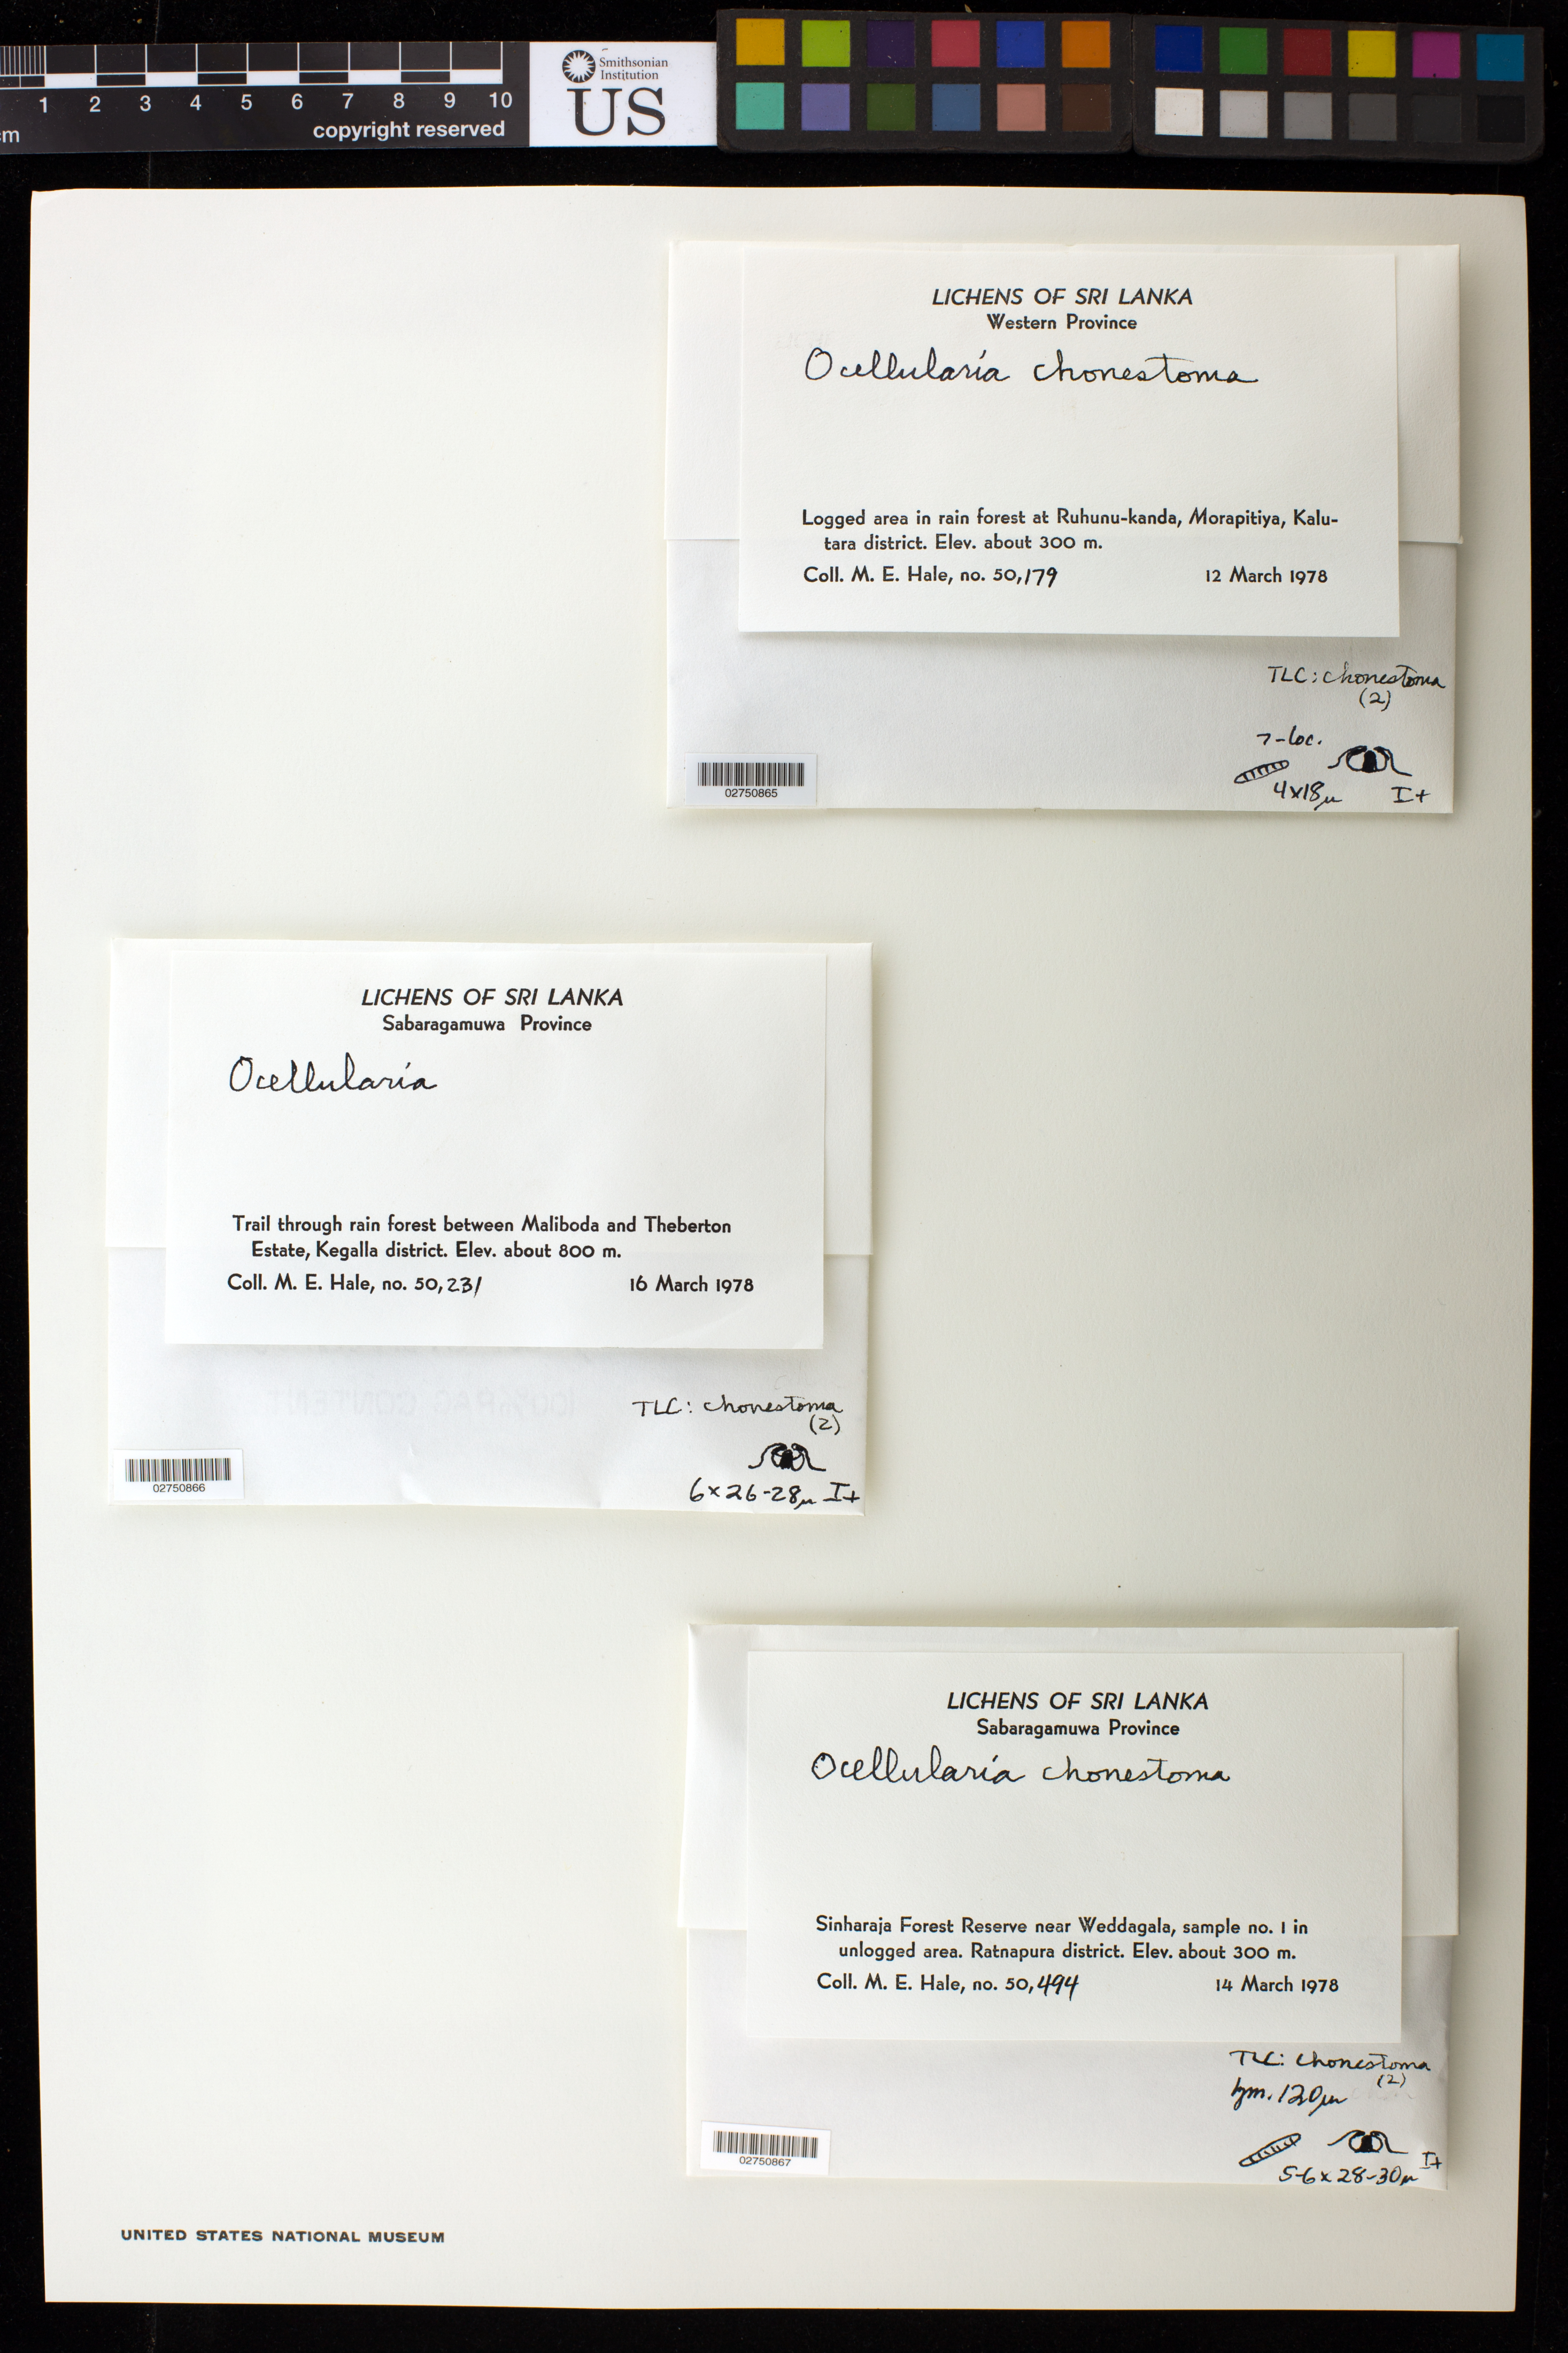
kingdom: Fungi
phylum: Ascomycota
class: Lecanoromycetes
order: Ostropales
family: Graphidaceae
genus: Ocellularia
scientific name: Ocellularia chonestoma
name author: (Leight.) Zahlbr.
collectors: M. Hale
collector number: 50179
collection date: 1978-03-12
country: Sri Lanka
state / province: Western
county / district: Kalutara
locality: Ruhunu-kanda, Morapitiya, Kalutara Distr.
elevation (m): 300